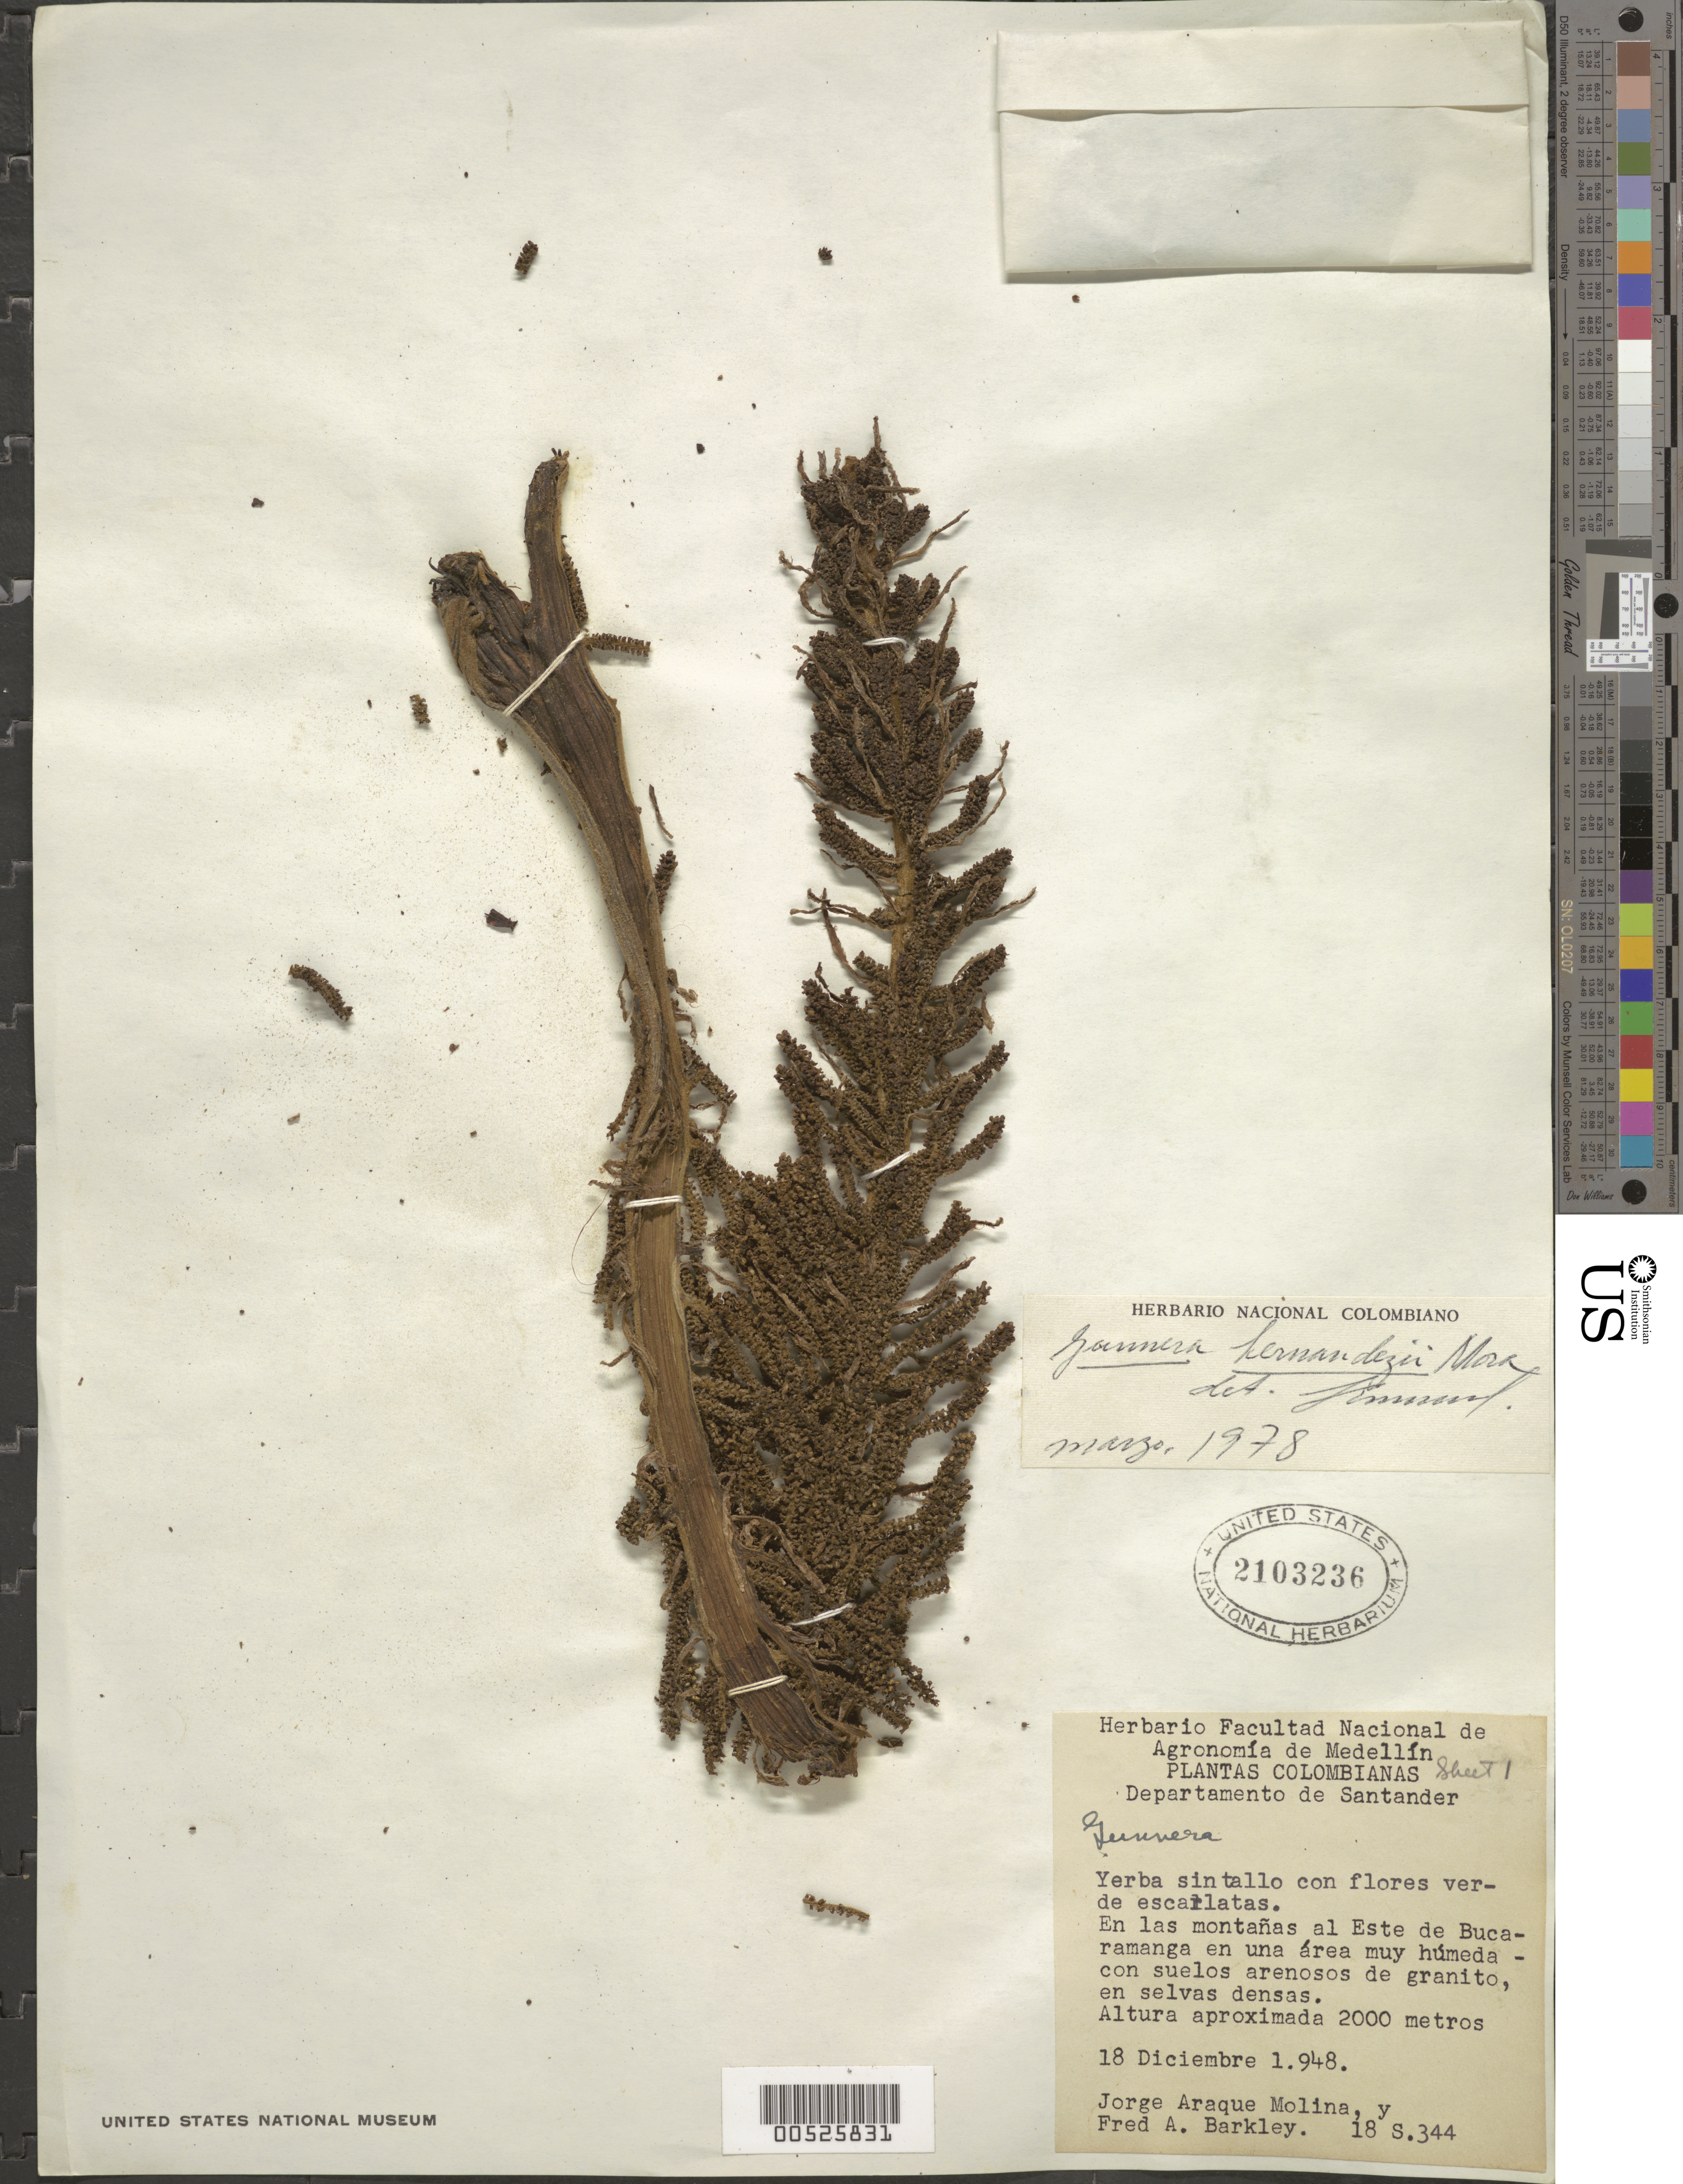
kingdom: Plantae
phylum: Tracheophyta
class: Magnoliopsida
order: Gunnerales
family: Gunneraceae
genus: Gunnera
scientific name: Gunnera hernandezii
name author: L.E. Mora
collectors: J. Araque Molina & F. A. Barkley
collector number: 18s.344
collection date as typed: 18 Dec 1948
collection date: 1948-12-18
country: Colombia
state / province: Santander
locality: En las montañas al E de Bucaramanga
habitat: en una área muy húmeda - con suelos arenosos de granito, en selvas densas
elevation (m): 2000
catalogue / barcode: US 2103236